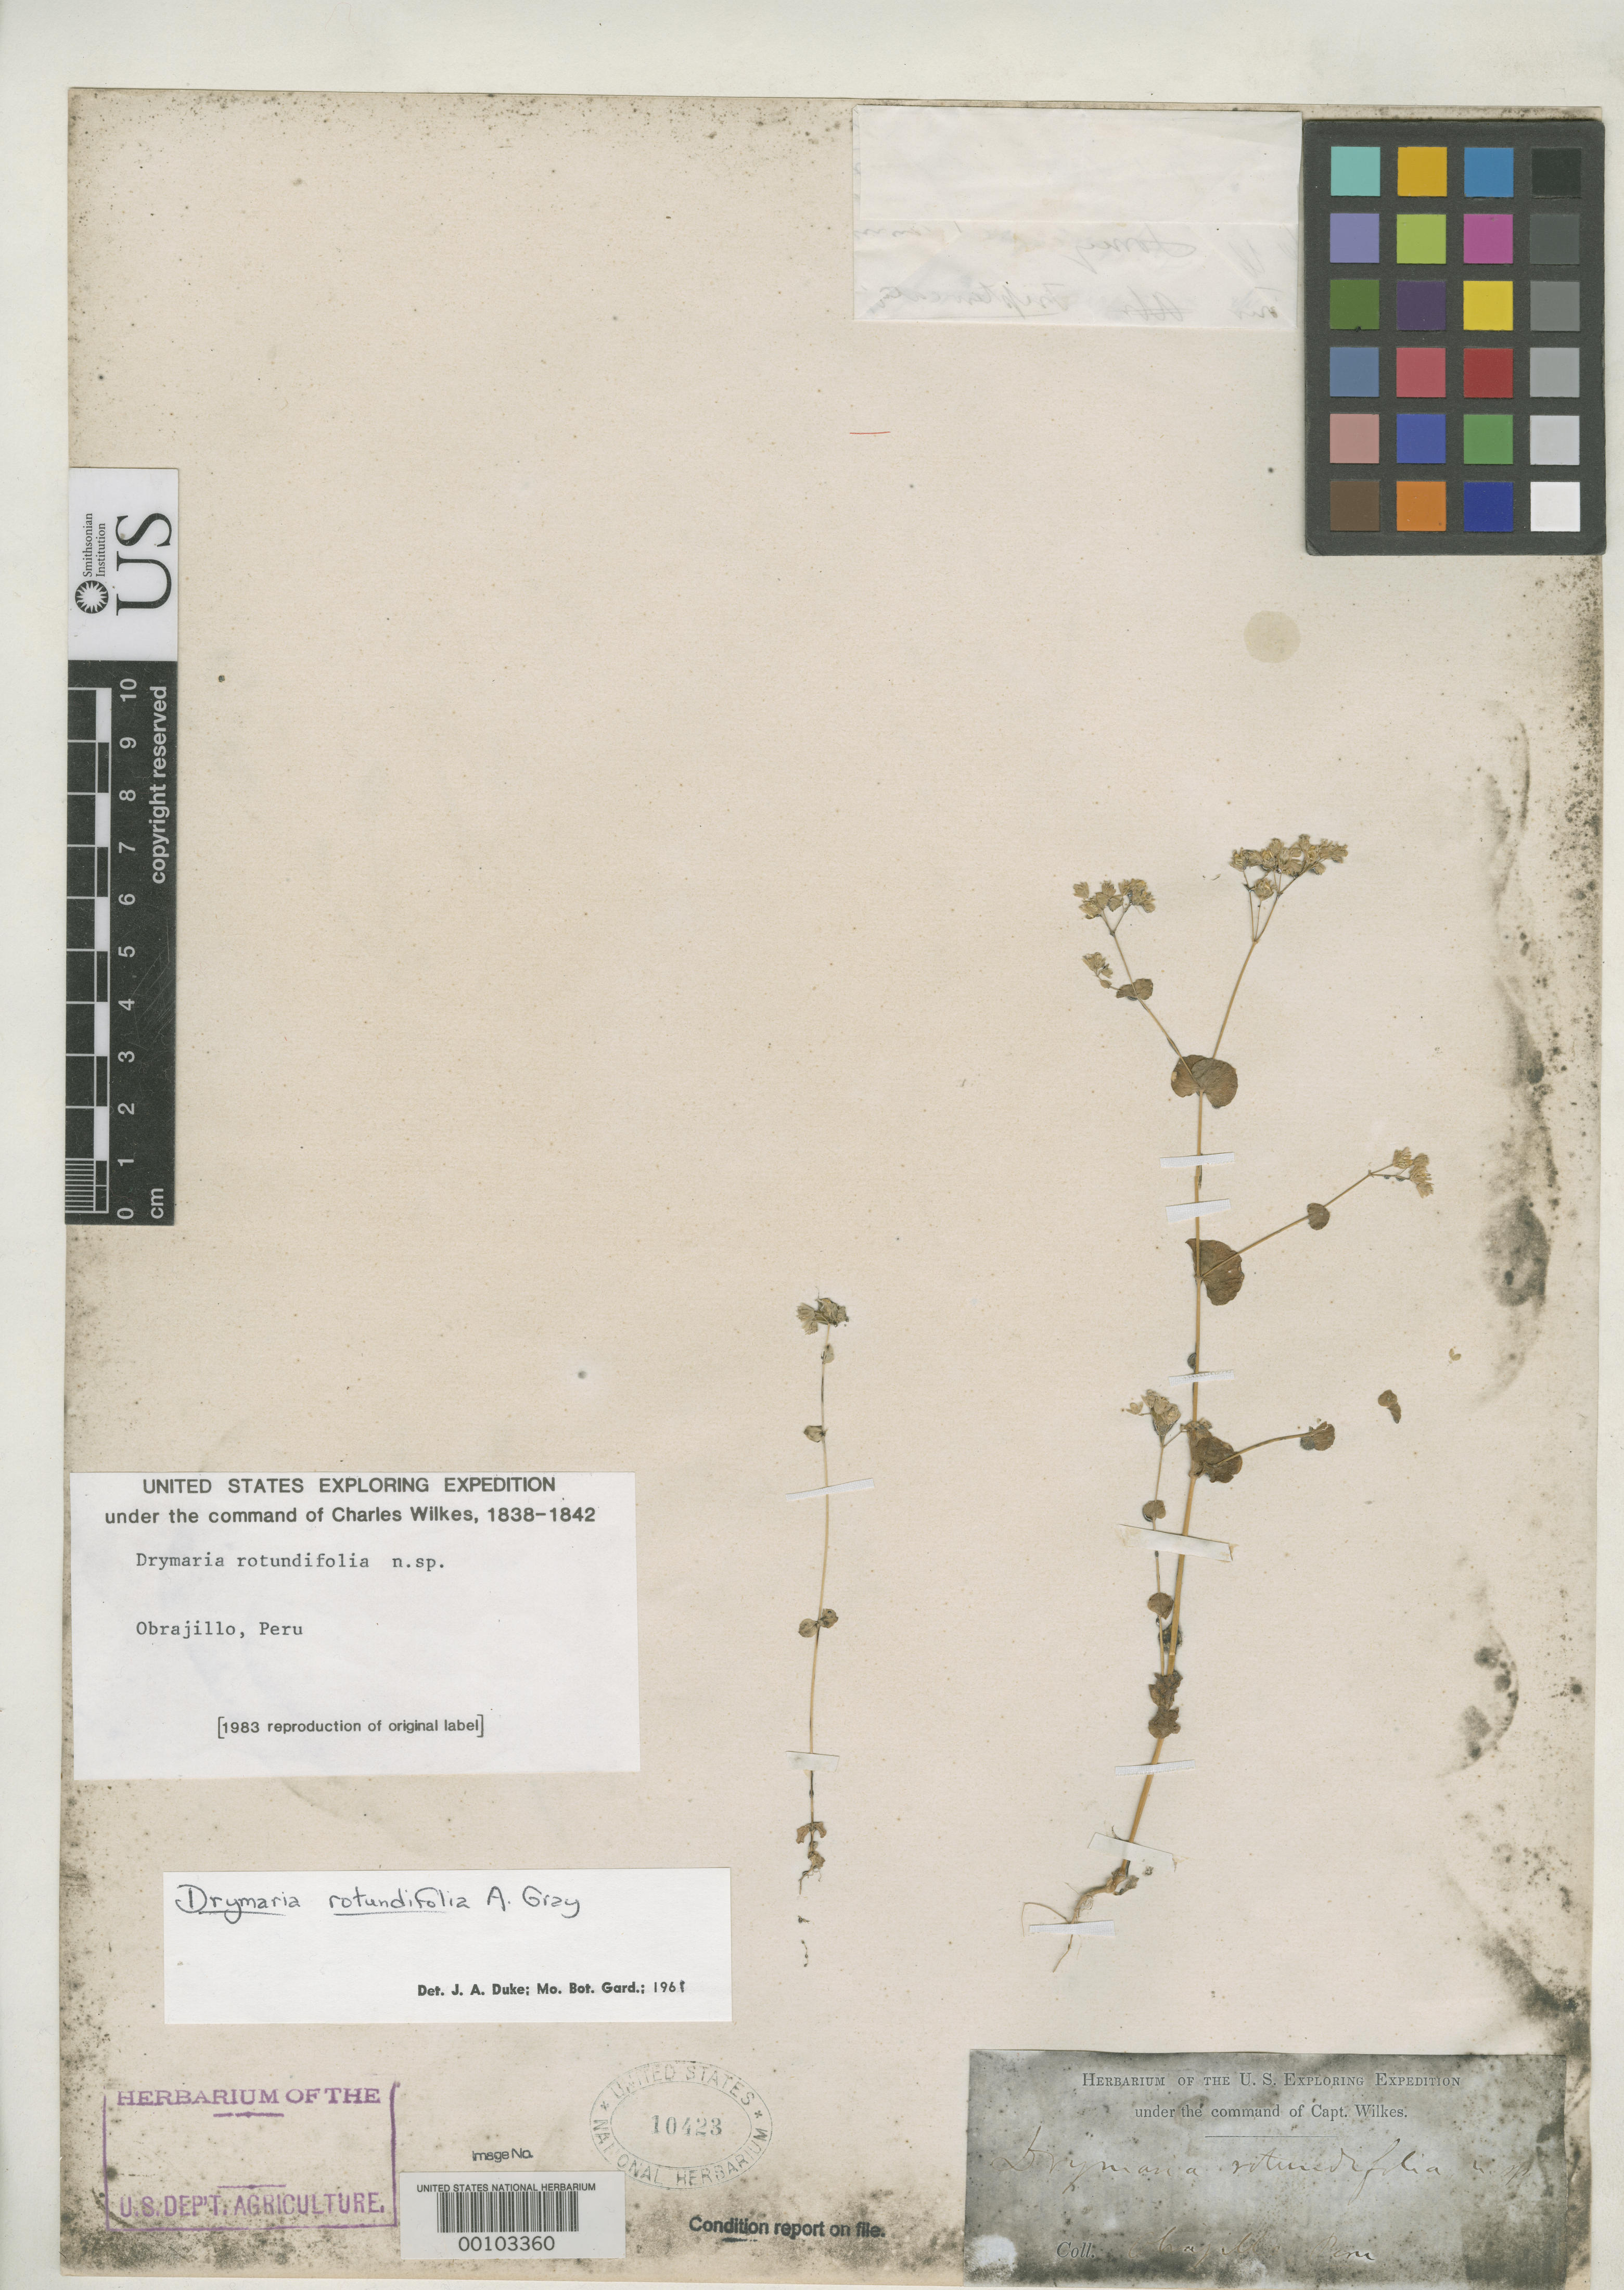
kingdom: Plantae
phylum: Tracheophyta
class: Magnoliopsida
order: Caryophyllales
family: Caryophyllaceae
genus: Drymaria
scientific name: Drymaria rotundifolia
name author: A. Gray in Wilkes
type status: Type Collection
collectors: Wilkes Explor. Exped.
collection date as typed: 1838 to -- --- 1842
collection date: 1838/1842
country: Peru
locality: Andes of Peru near Obrajillo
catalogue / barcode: US 10423